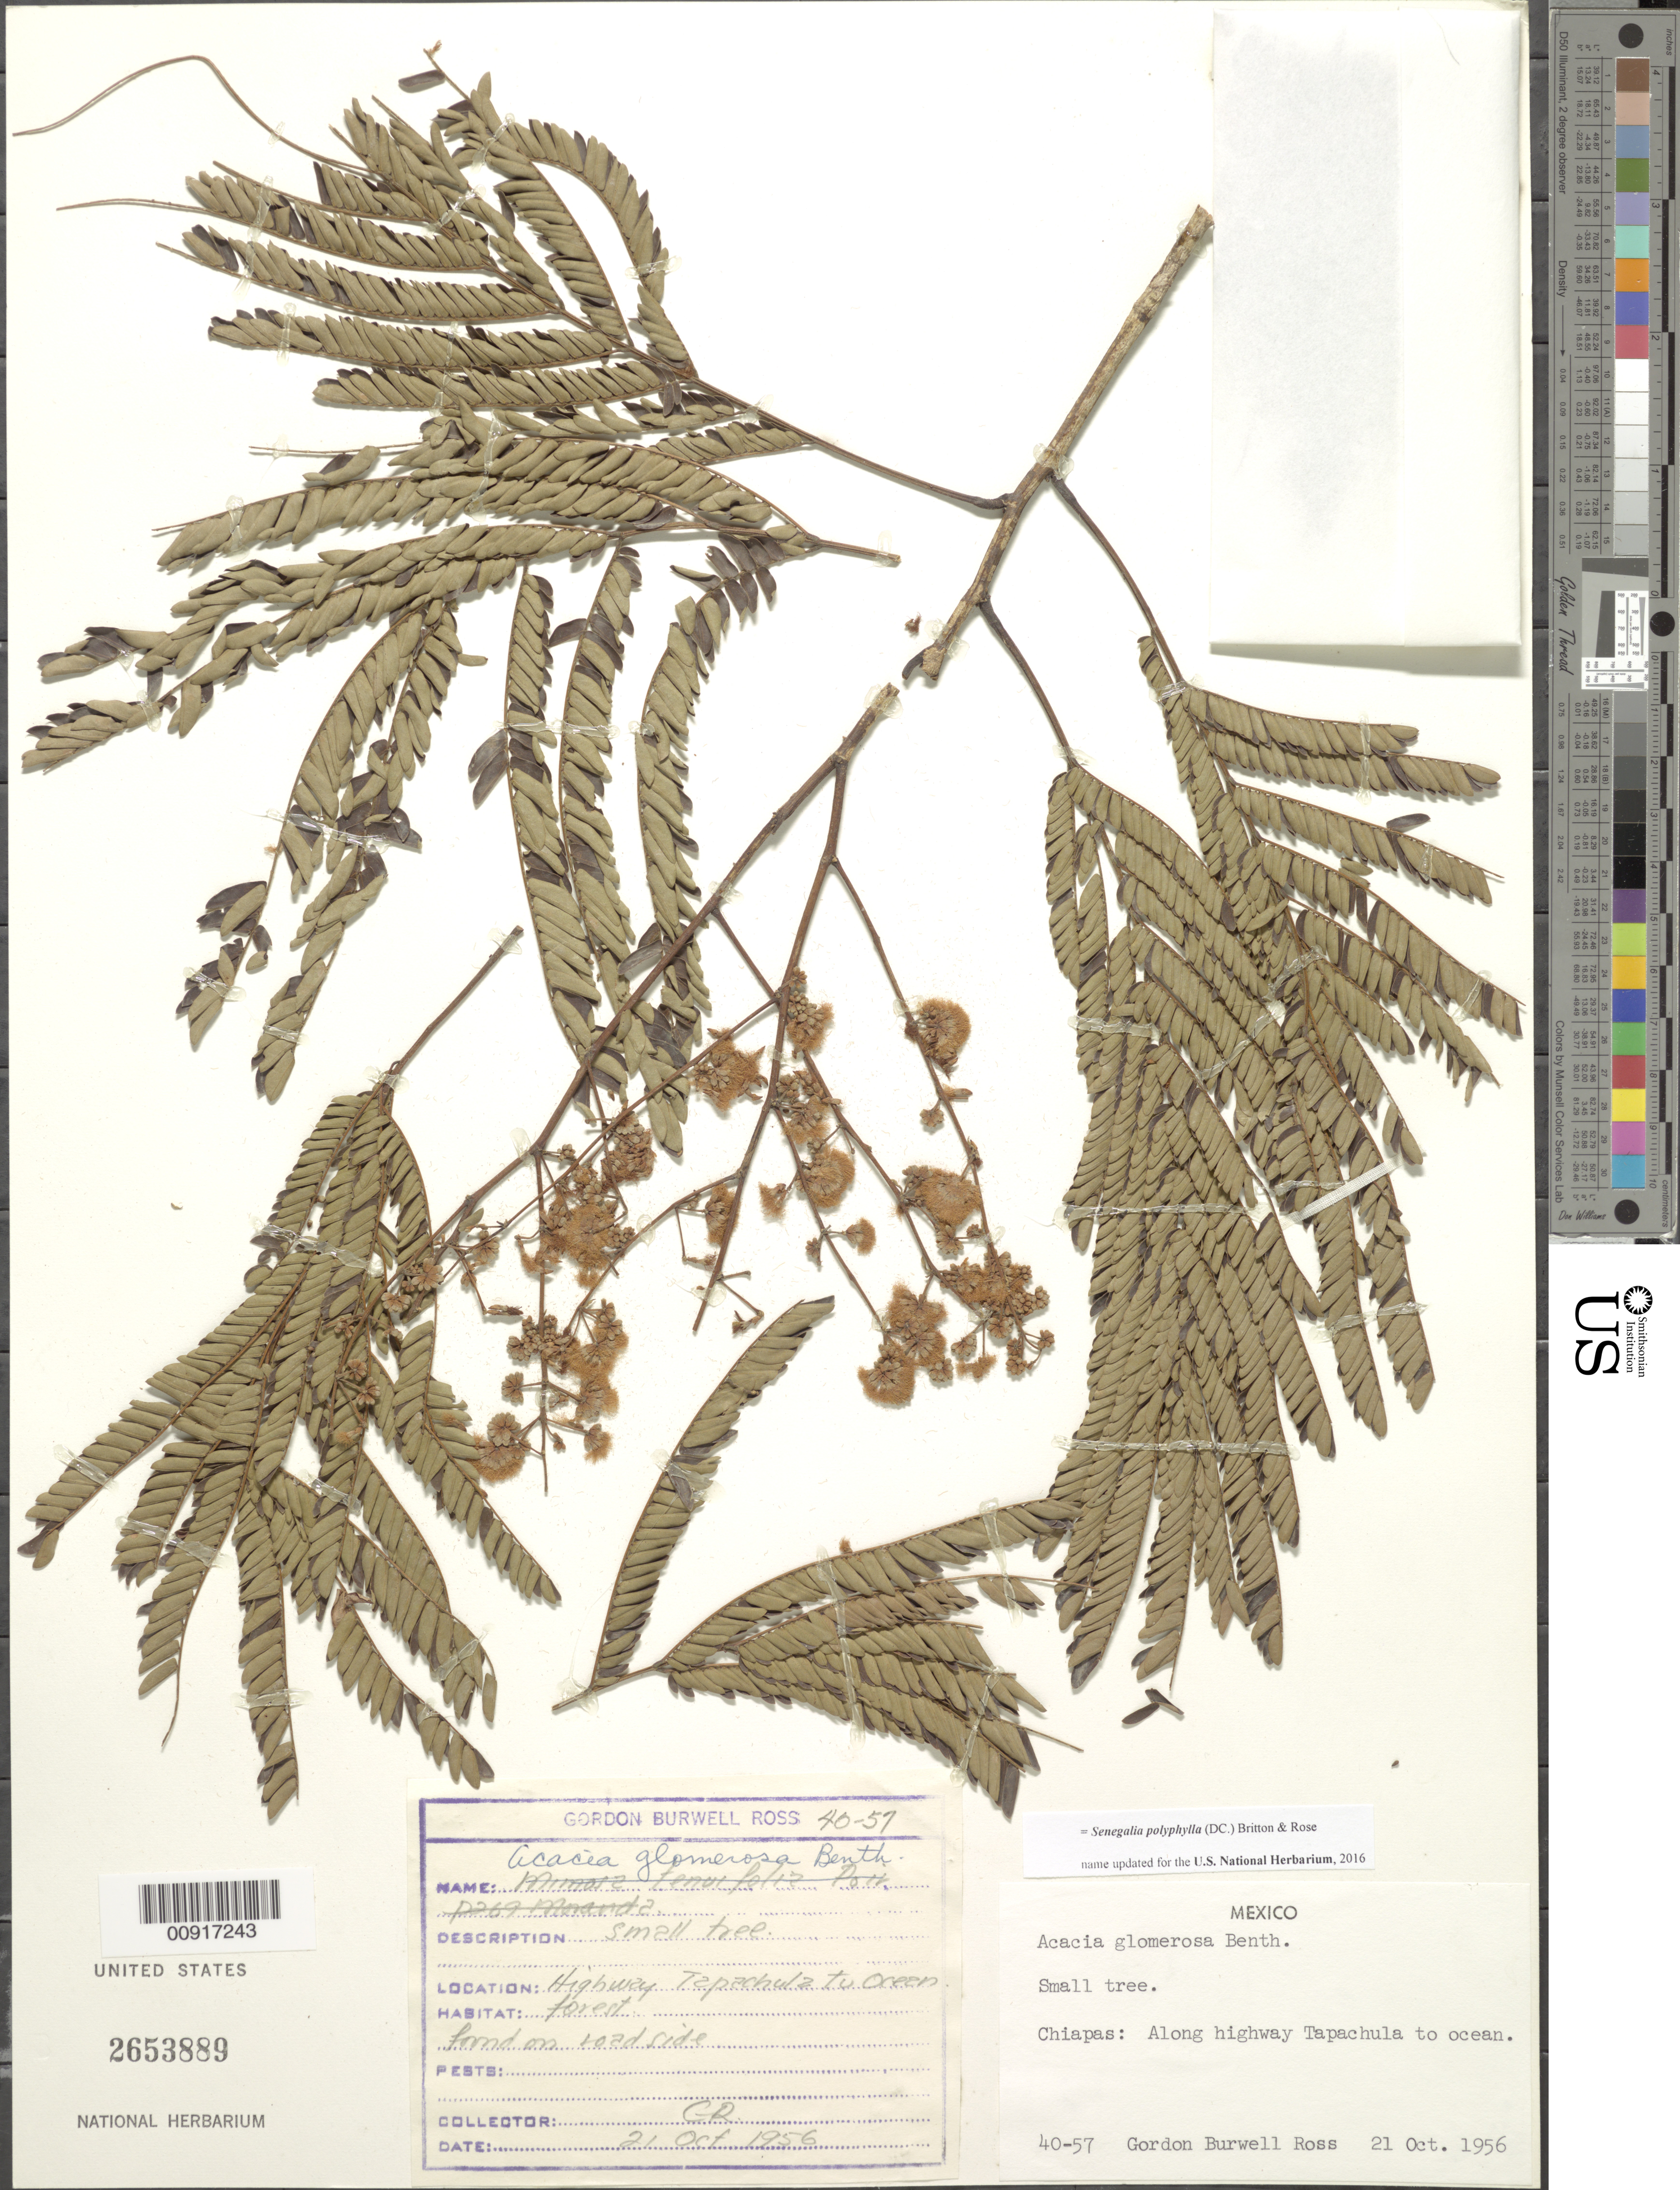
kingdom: Plantae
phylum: Tracheophyta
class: Magnoliopsida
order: Fabales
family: Fabaceae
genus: Senegalia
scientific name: Senegalia polyphylla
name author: (DC.) Britton & Rose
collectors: G. B. Ross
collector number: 40-57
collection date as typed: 21 Oct 1956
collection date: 1956-10-21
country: Mexico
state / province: Chiapas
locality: Chiapas: Along highway Tapachula to ocean.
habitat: Found on roadside. Forest.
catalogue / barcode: US 2653889